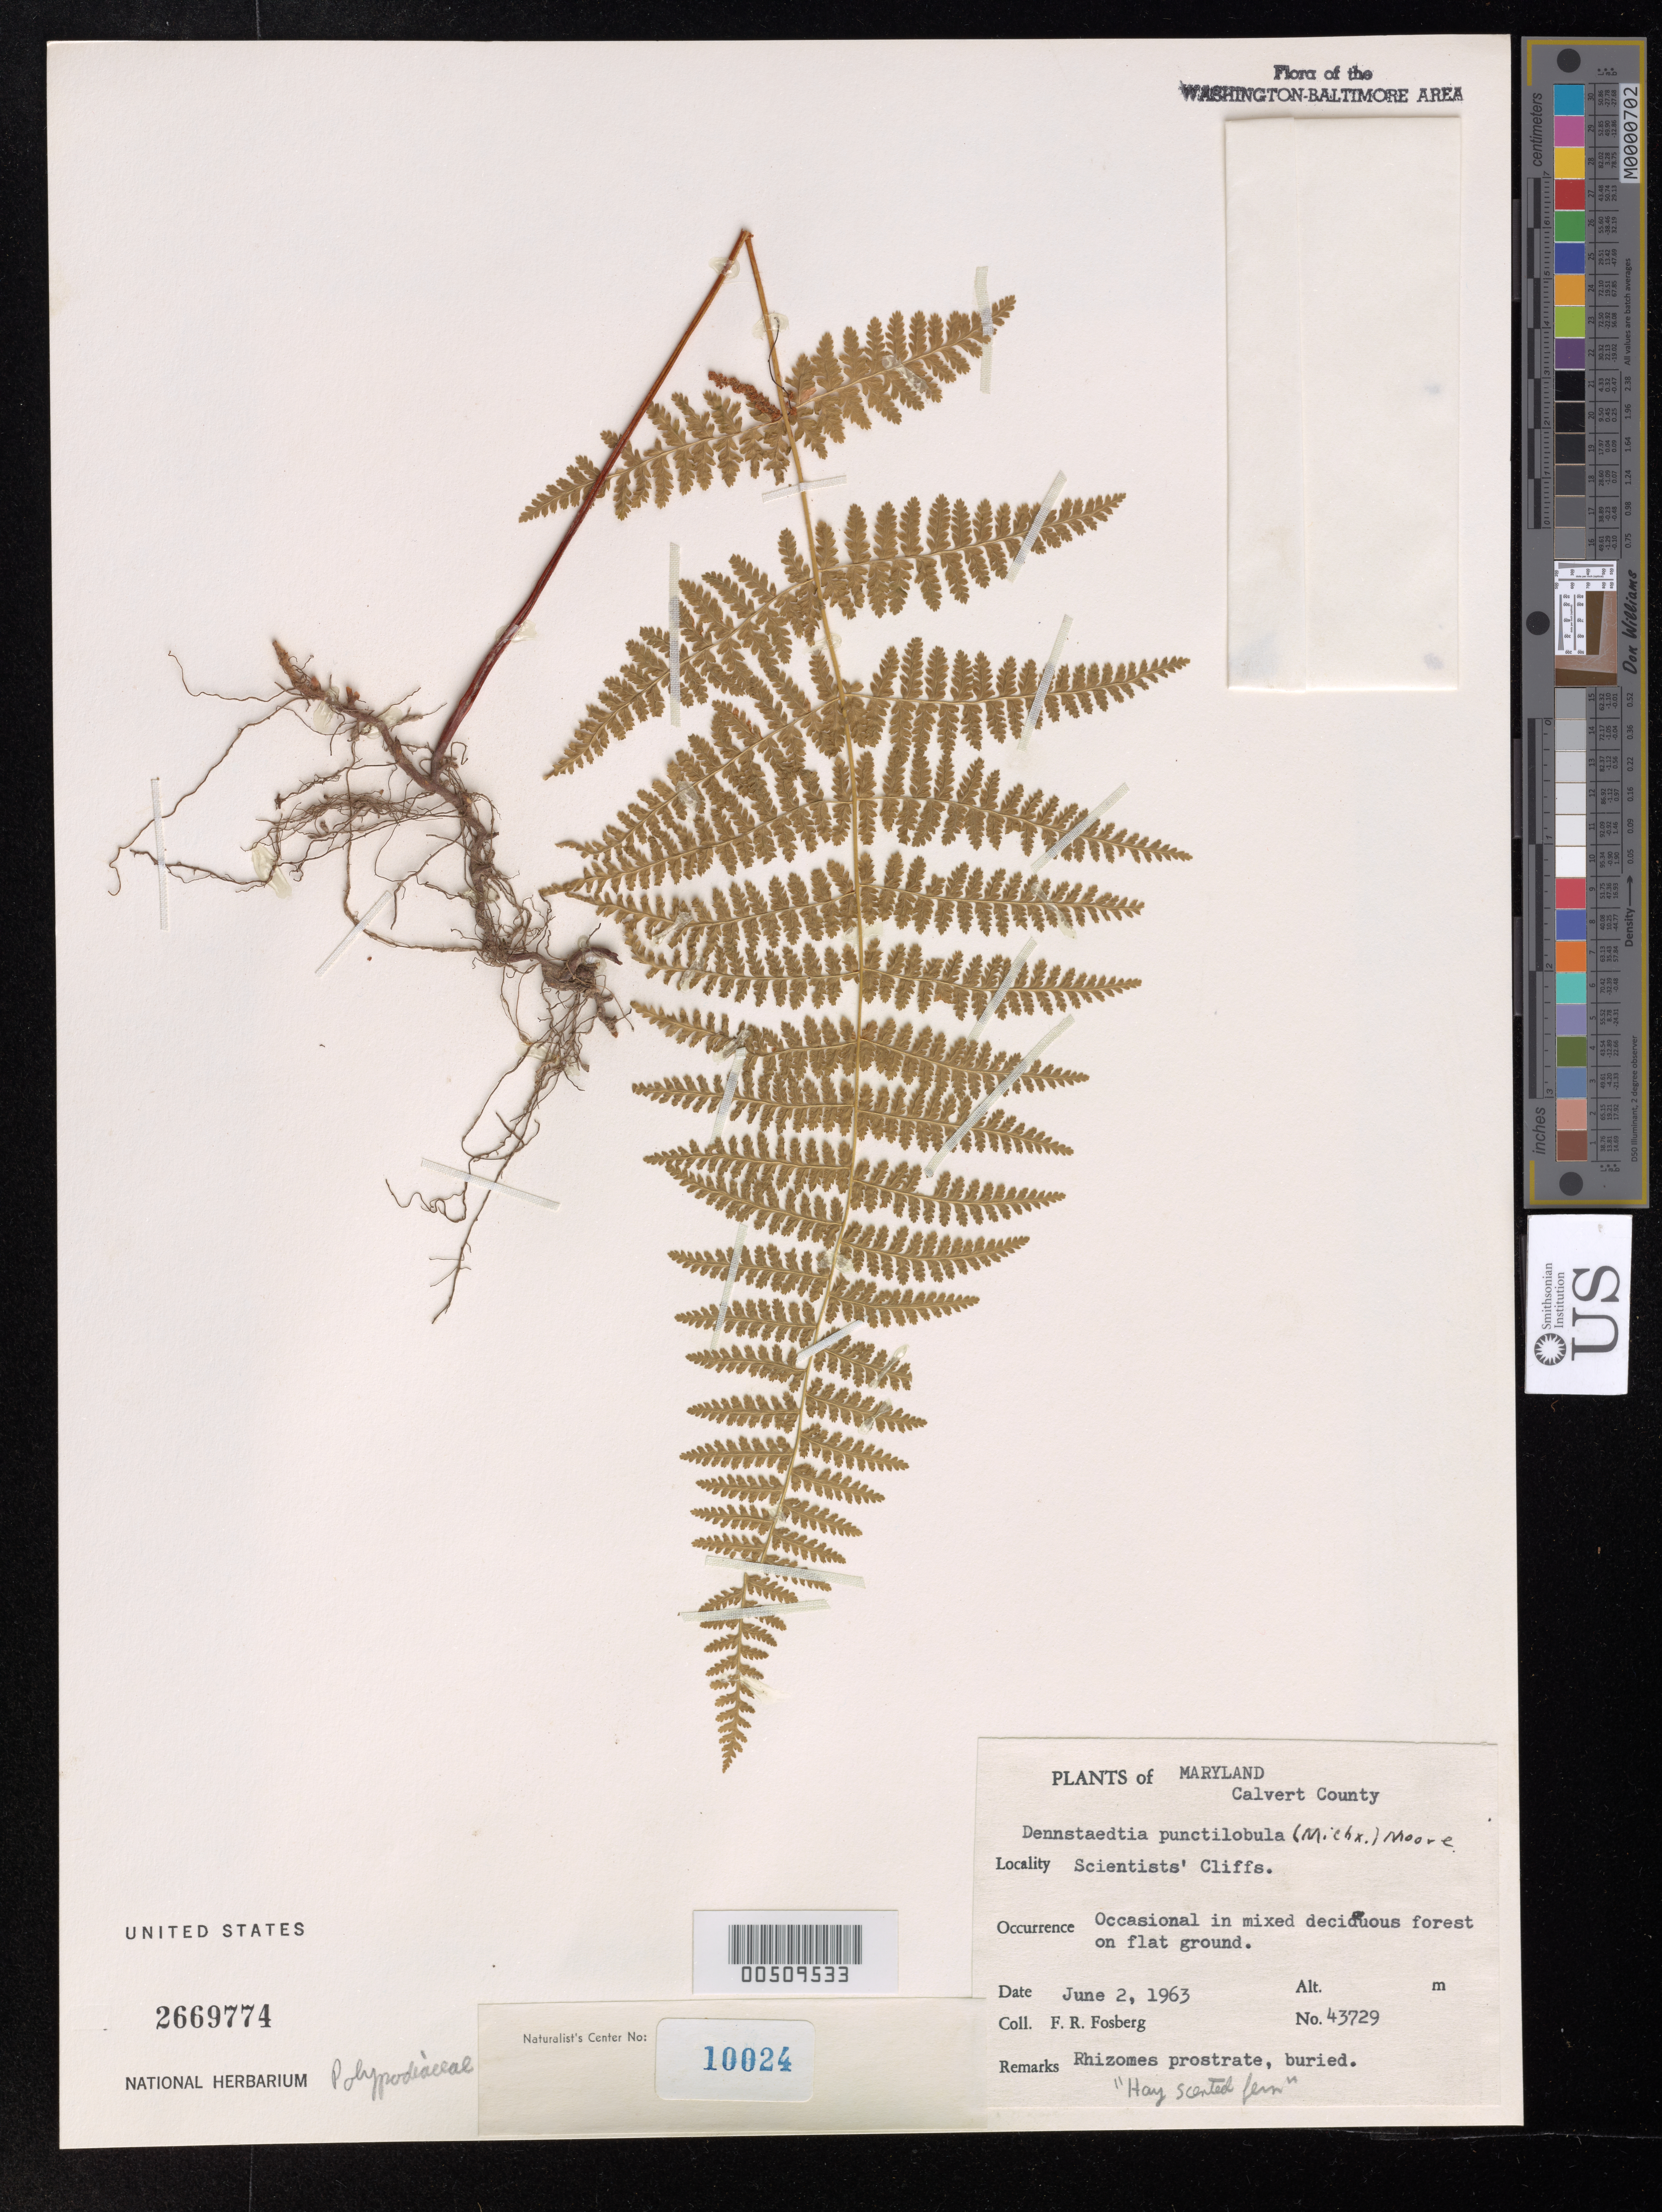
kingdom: Plantae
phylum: Tracheophyta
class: Polypodiopsida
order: Polypodiales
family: Dennstaedtiaceae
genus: Dennstaedtia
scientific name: Dennstaedtia punctilobula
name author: (Michx.) T. Moore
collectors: F. R. Fosberg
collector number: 43729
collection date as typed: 02 Jun 1963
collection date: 1963-06-02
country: United States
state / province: Maryland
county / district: Calvert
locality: Scientists' Cliffs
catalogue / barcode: US 2669774